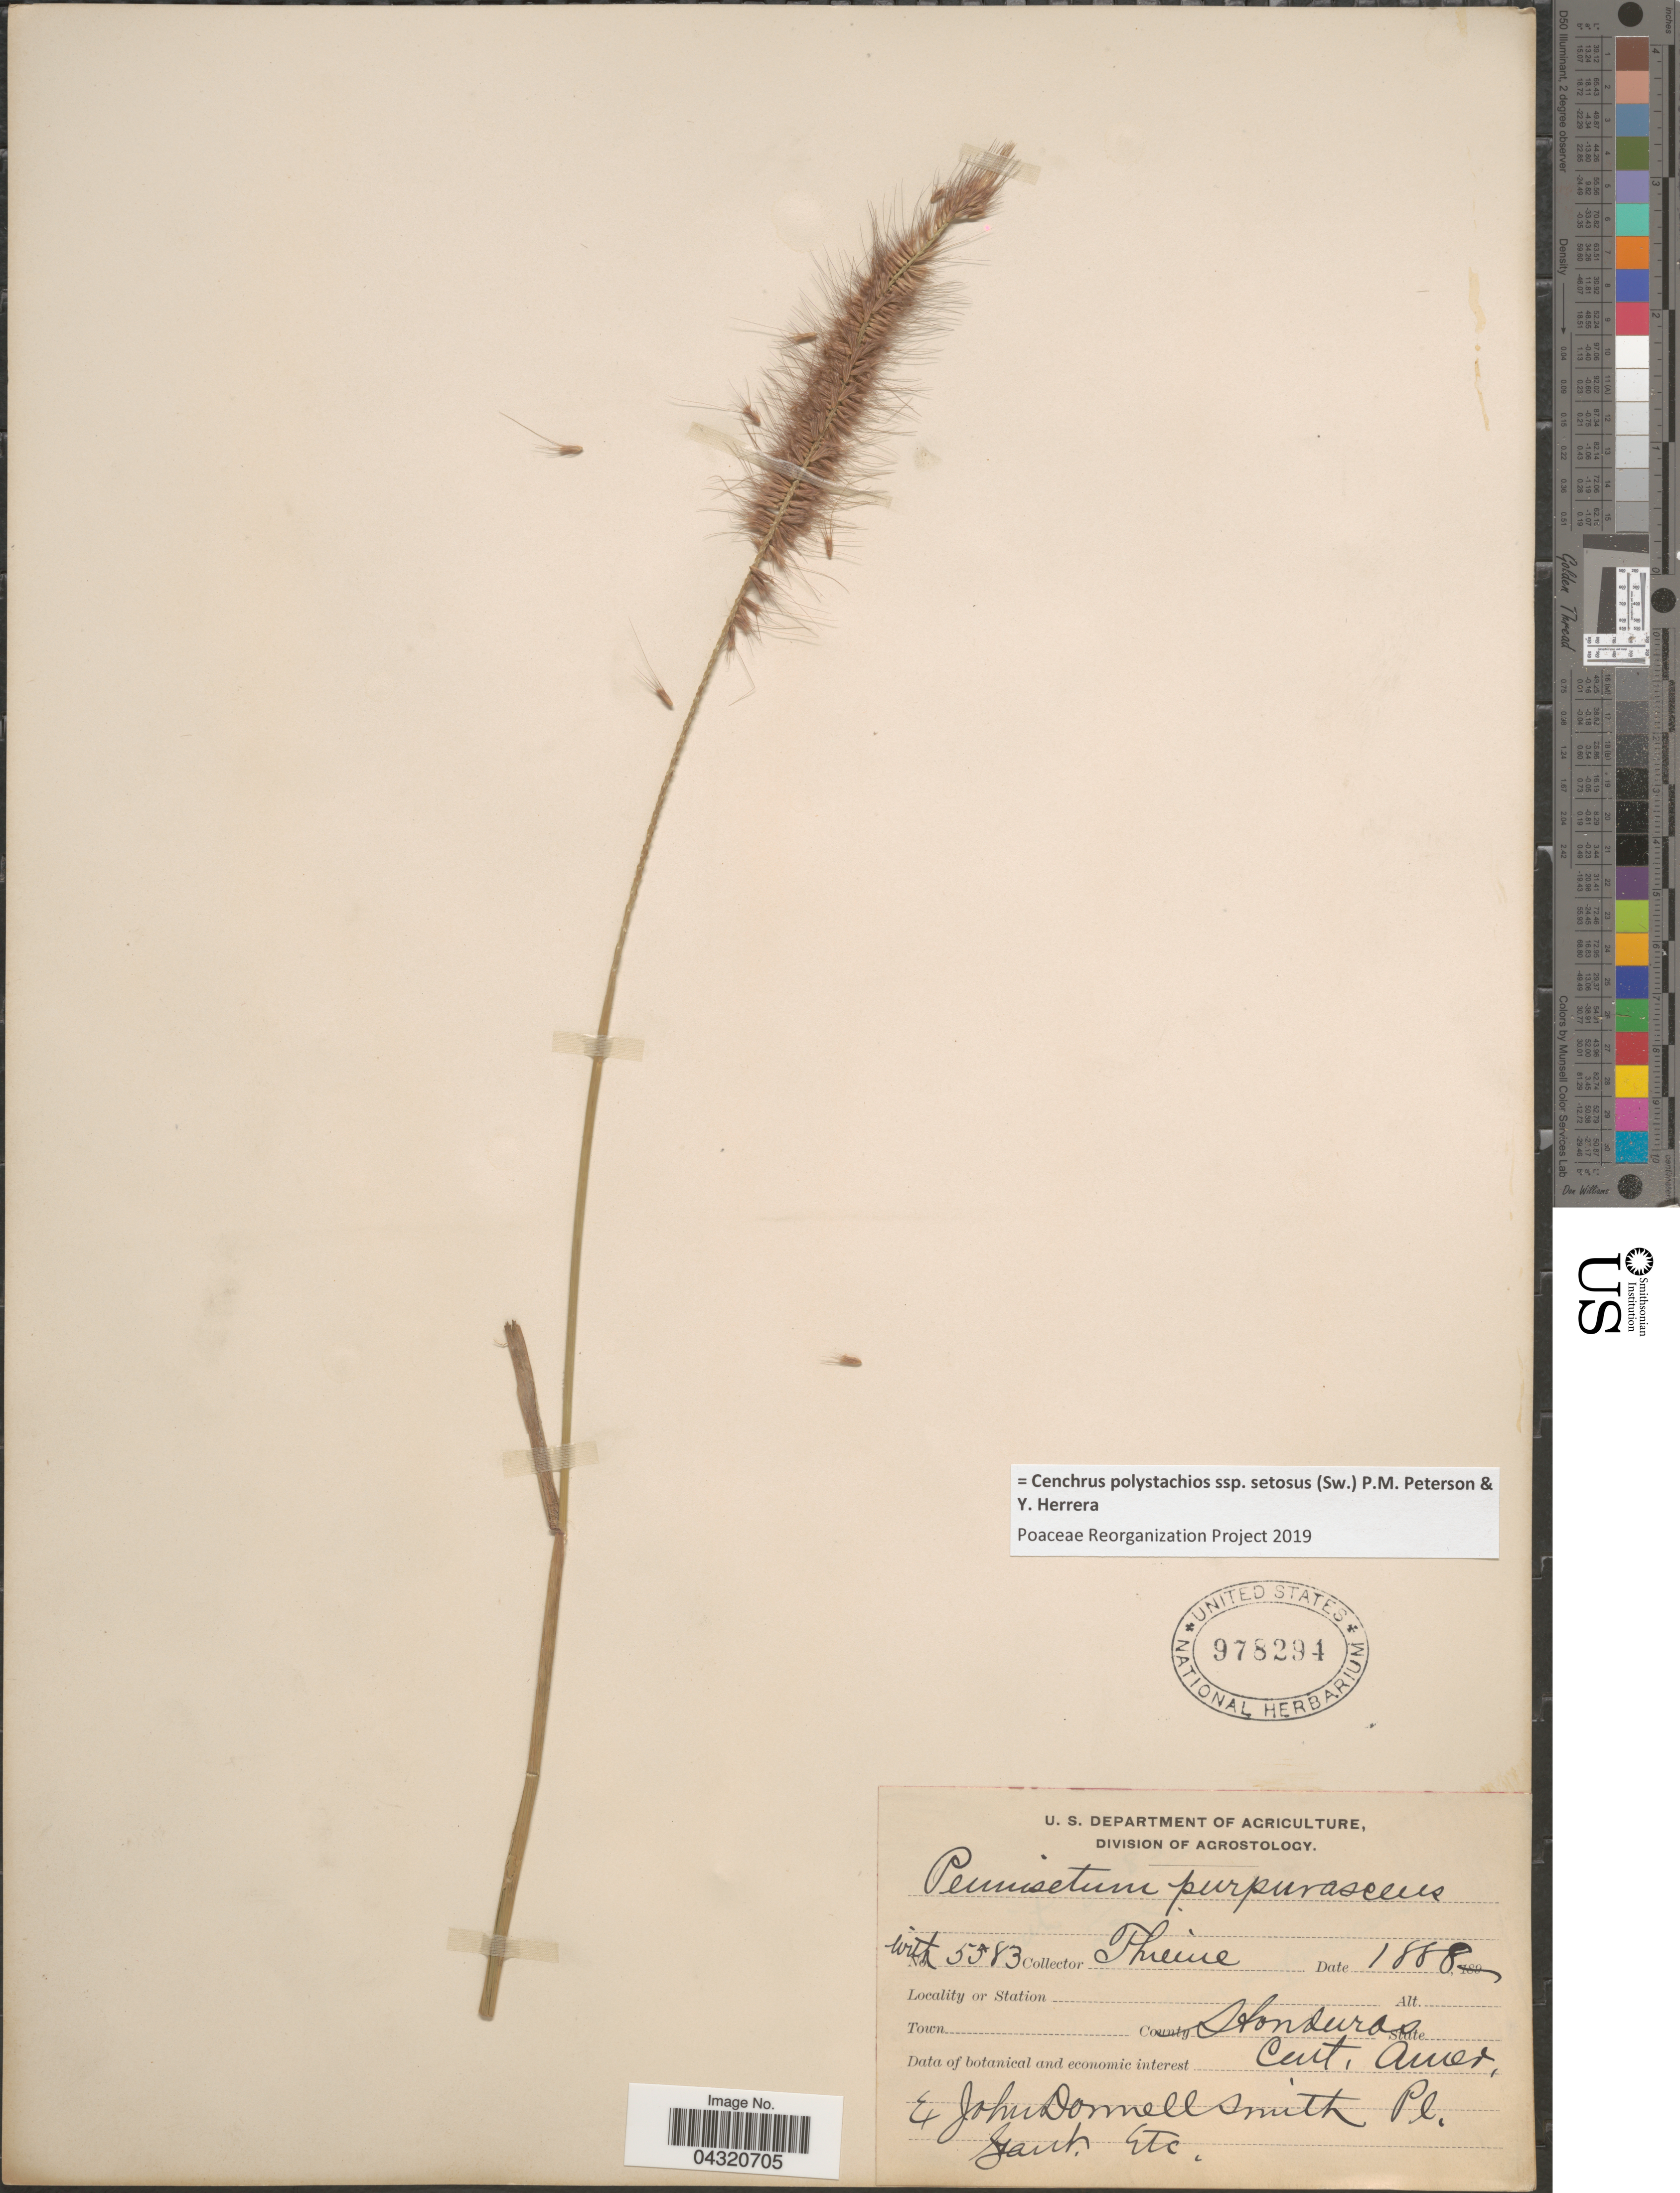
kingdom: Plantae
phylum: Tracheophyta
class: Liliopsida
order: Poales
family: Poaceae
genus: Cenchrus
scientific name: Cenchrus polystachios subsp. setosus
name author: (Sw.) P.M. Peterson & Y. Herrera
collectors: Thieme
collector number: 5583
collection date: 1888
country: Honduras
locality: County Honduras.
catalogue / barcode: US 978294